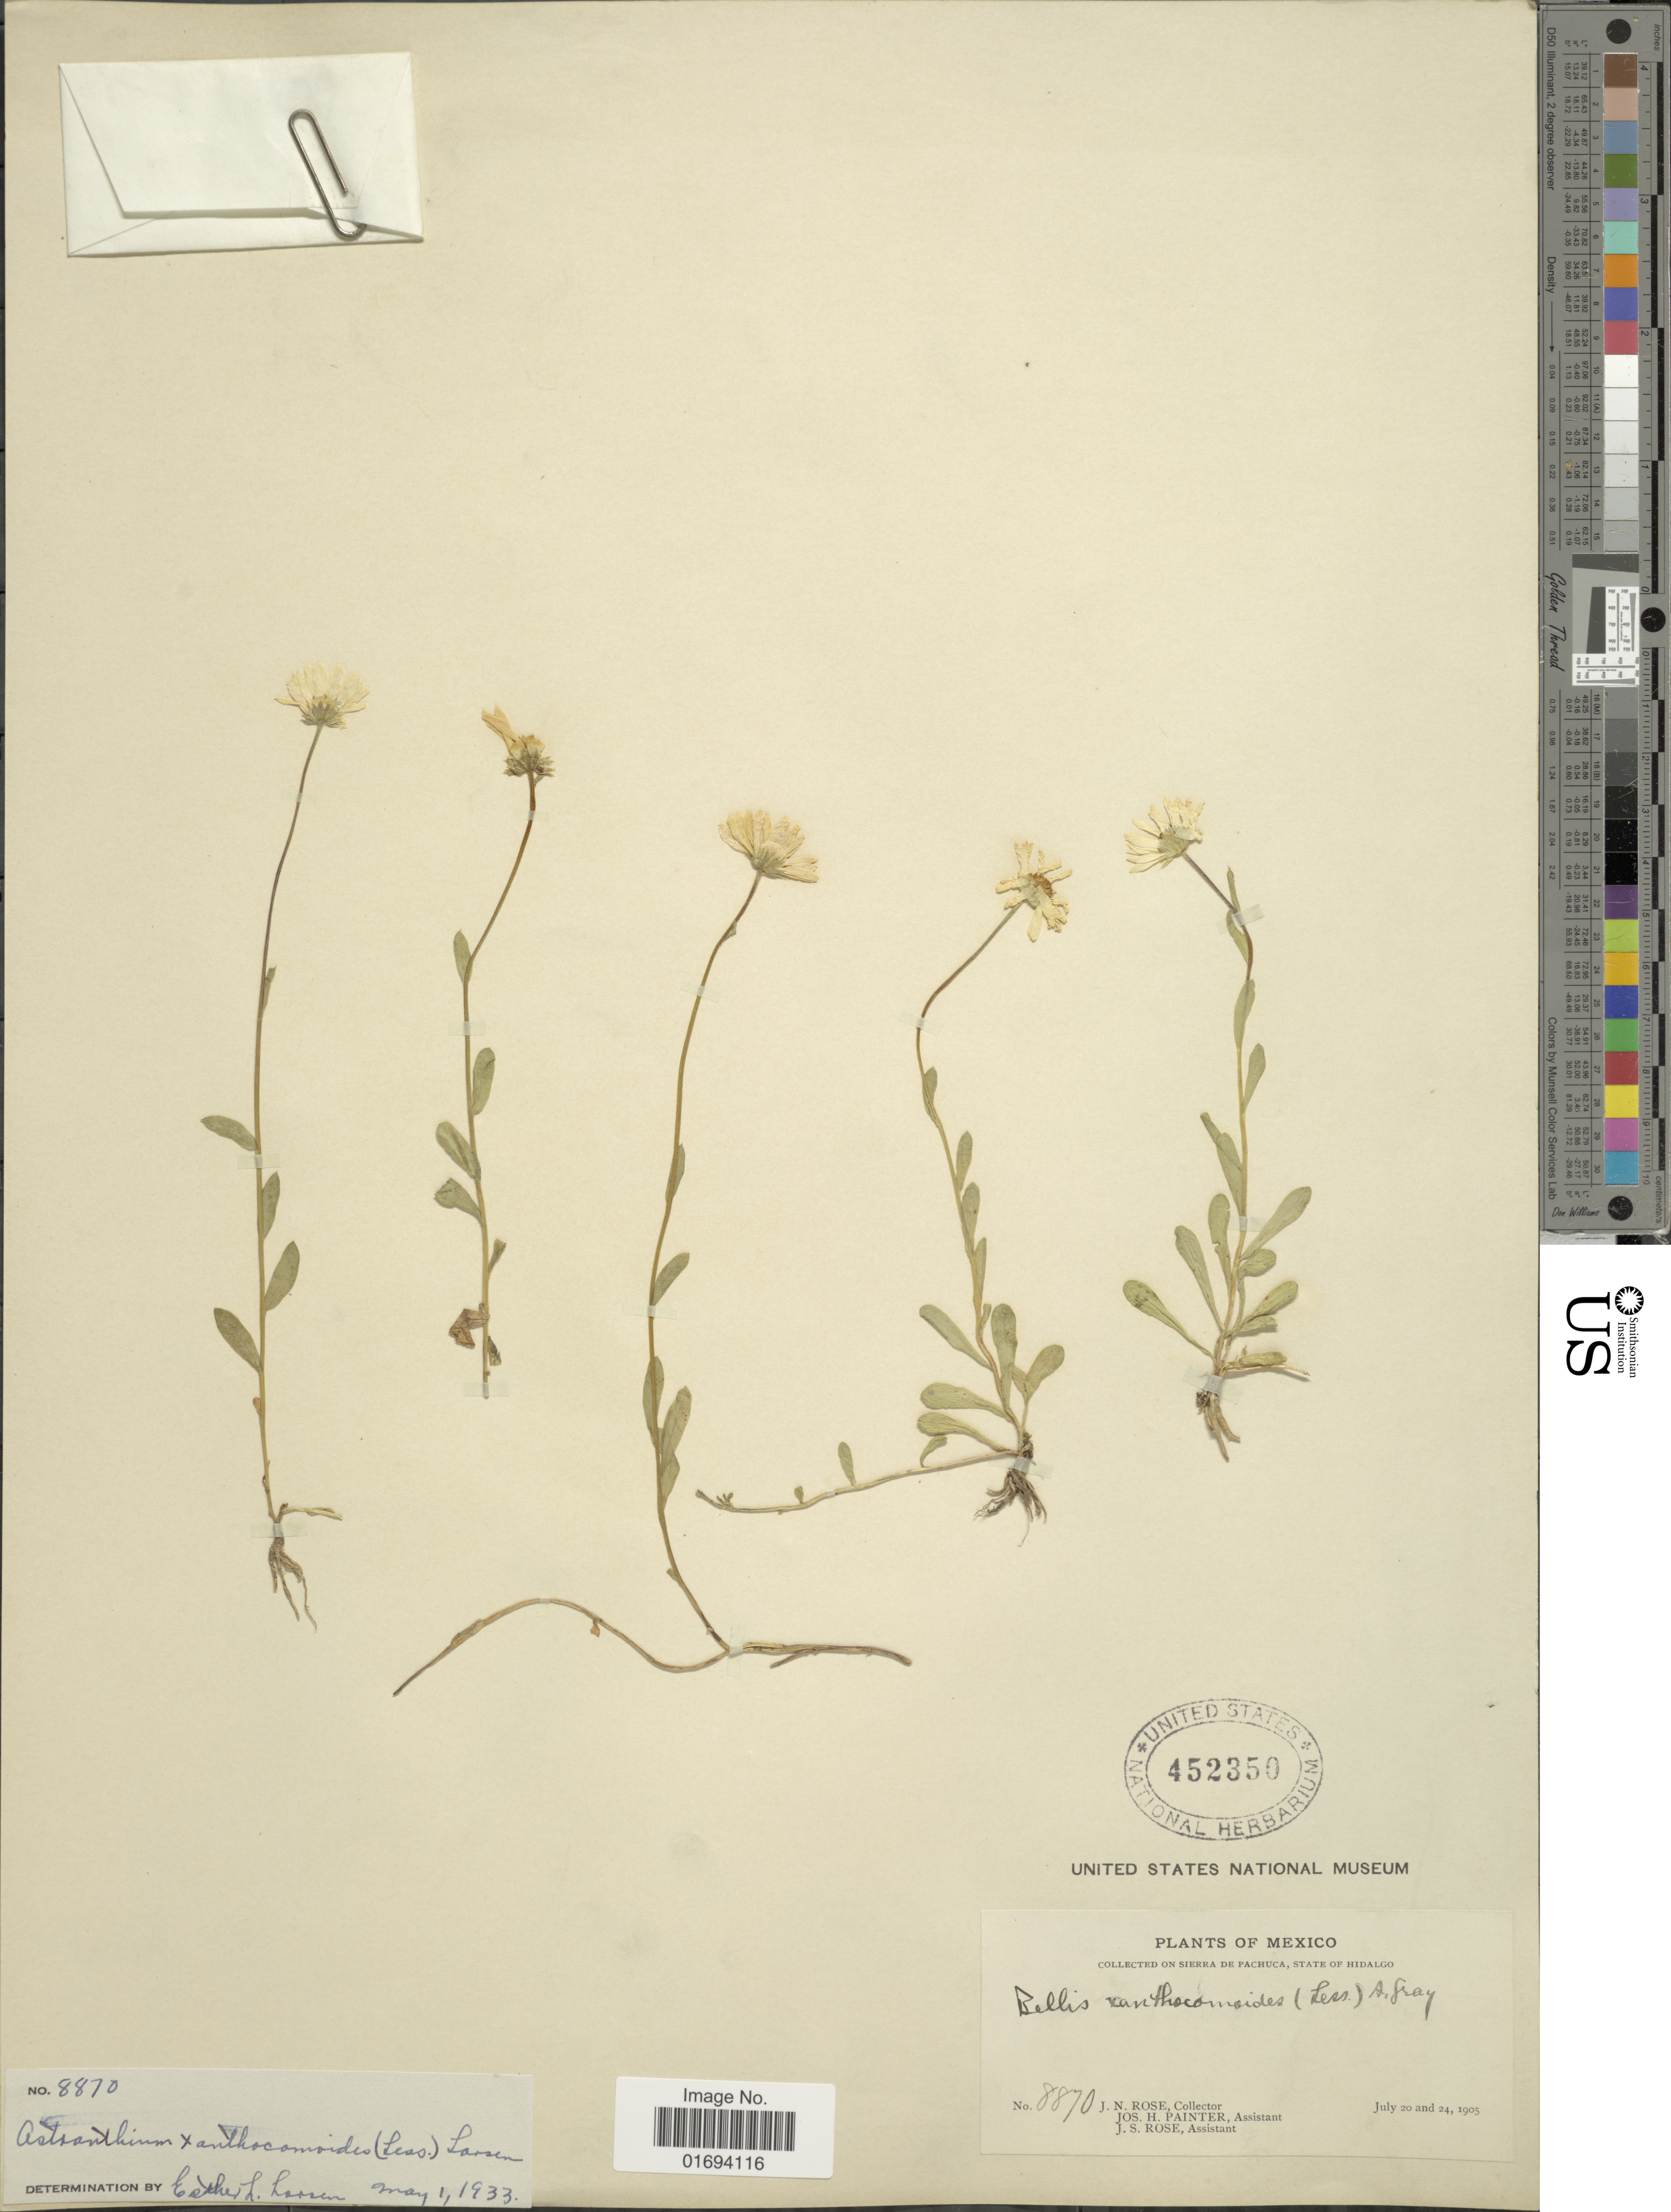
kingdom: Plantae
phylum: Tracheophyta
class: Magnoliopsida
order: Asterales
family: Asteraceae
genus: Astranthium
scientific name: Astranthium xanthocomoides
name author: (Less.) Larsen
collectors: J. N. Rose, J. H. Painter & J. S. Rose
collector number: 8870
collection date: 1905-07-20/1905-07-24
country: Mexico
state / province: Hidalgo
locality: Sierra de Pachuca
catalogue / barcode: US 452350